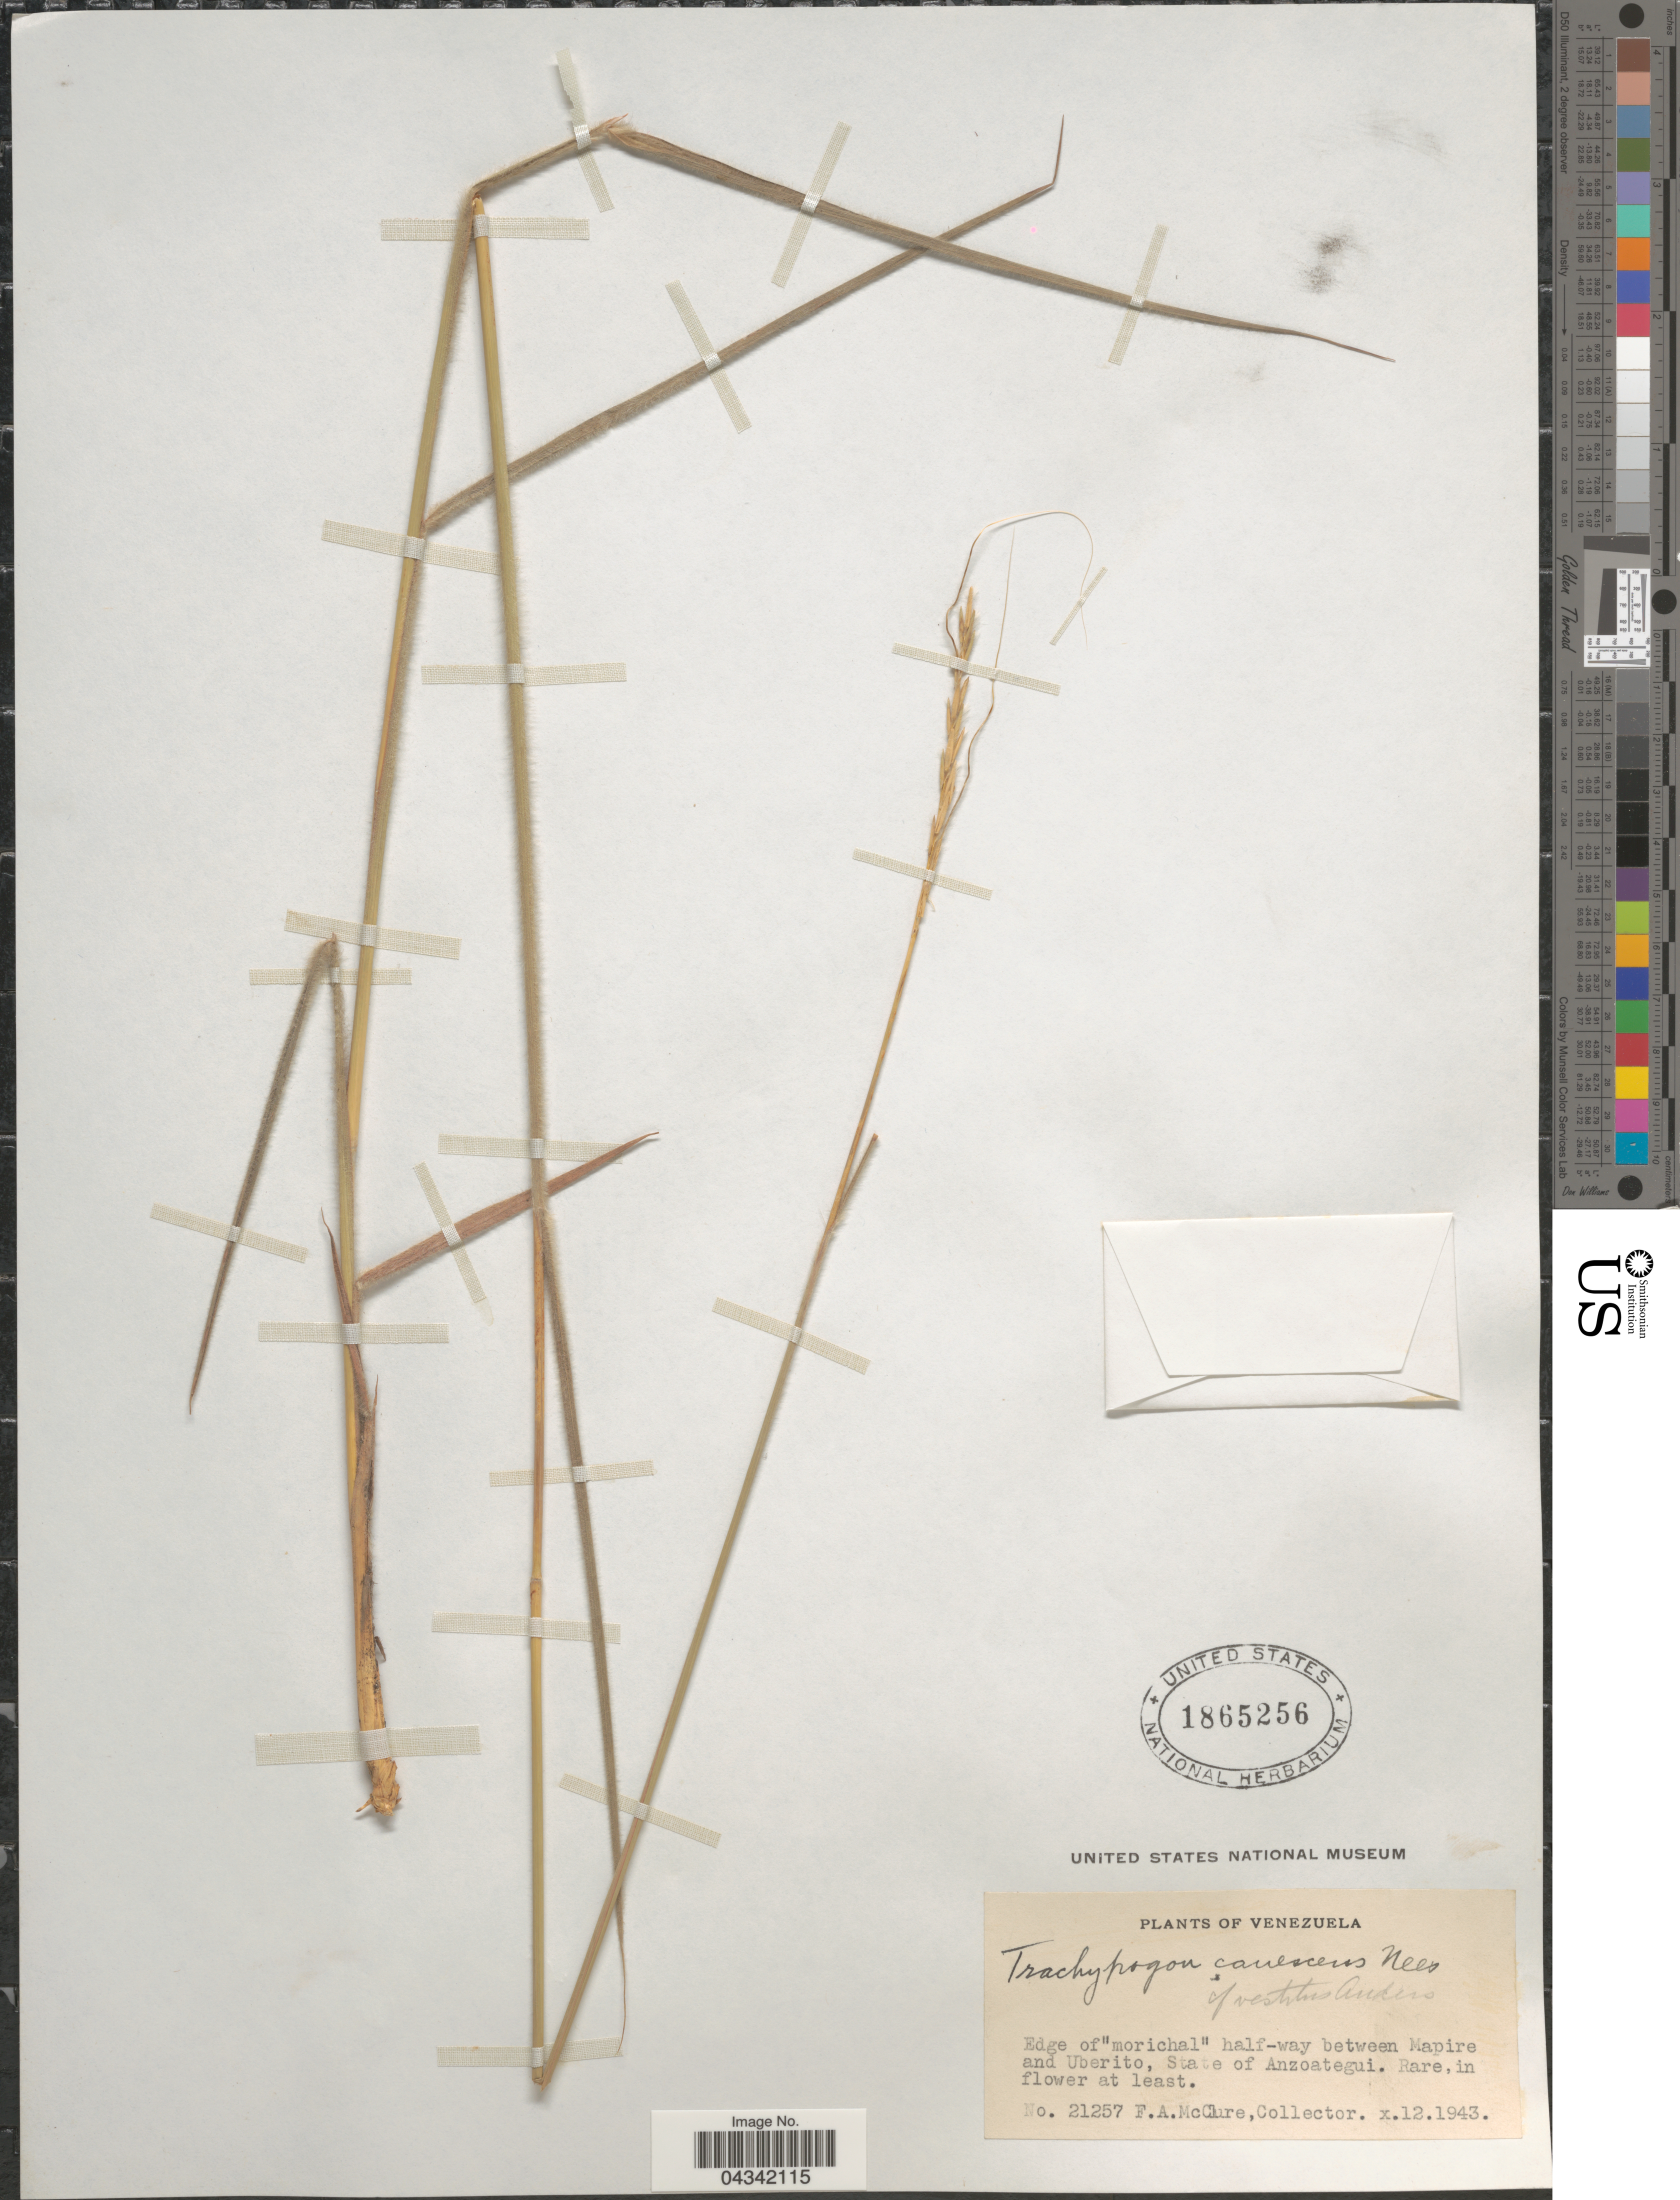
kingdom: Plantae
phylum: Tracheophyta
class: Liliopsida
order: Poales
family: Poaceae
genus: Trachypogon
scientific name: Trachypogon vestitus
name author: L. Andersson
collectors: F. A. McClure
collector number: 21257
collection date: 1943-10-12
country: Venezuela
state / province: Anzoategui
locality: Edge of "morichal" half-way between Mapire and Uberito.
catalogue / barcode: US 1865256